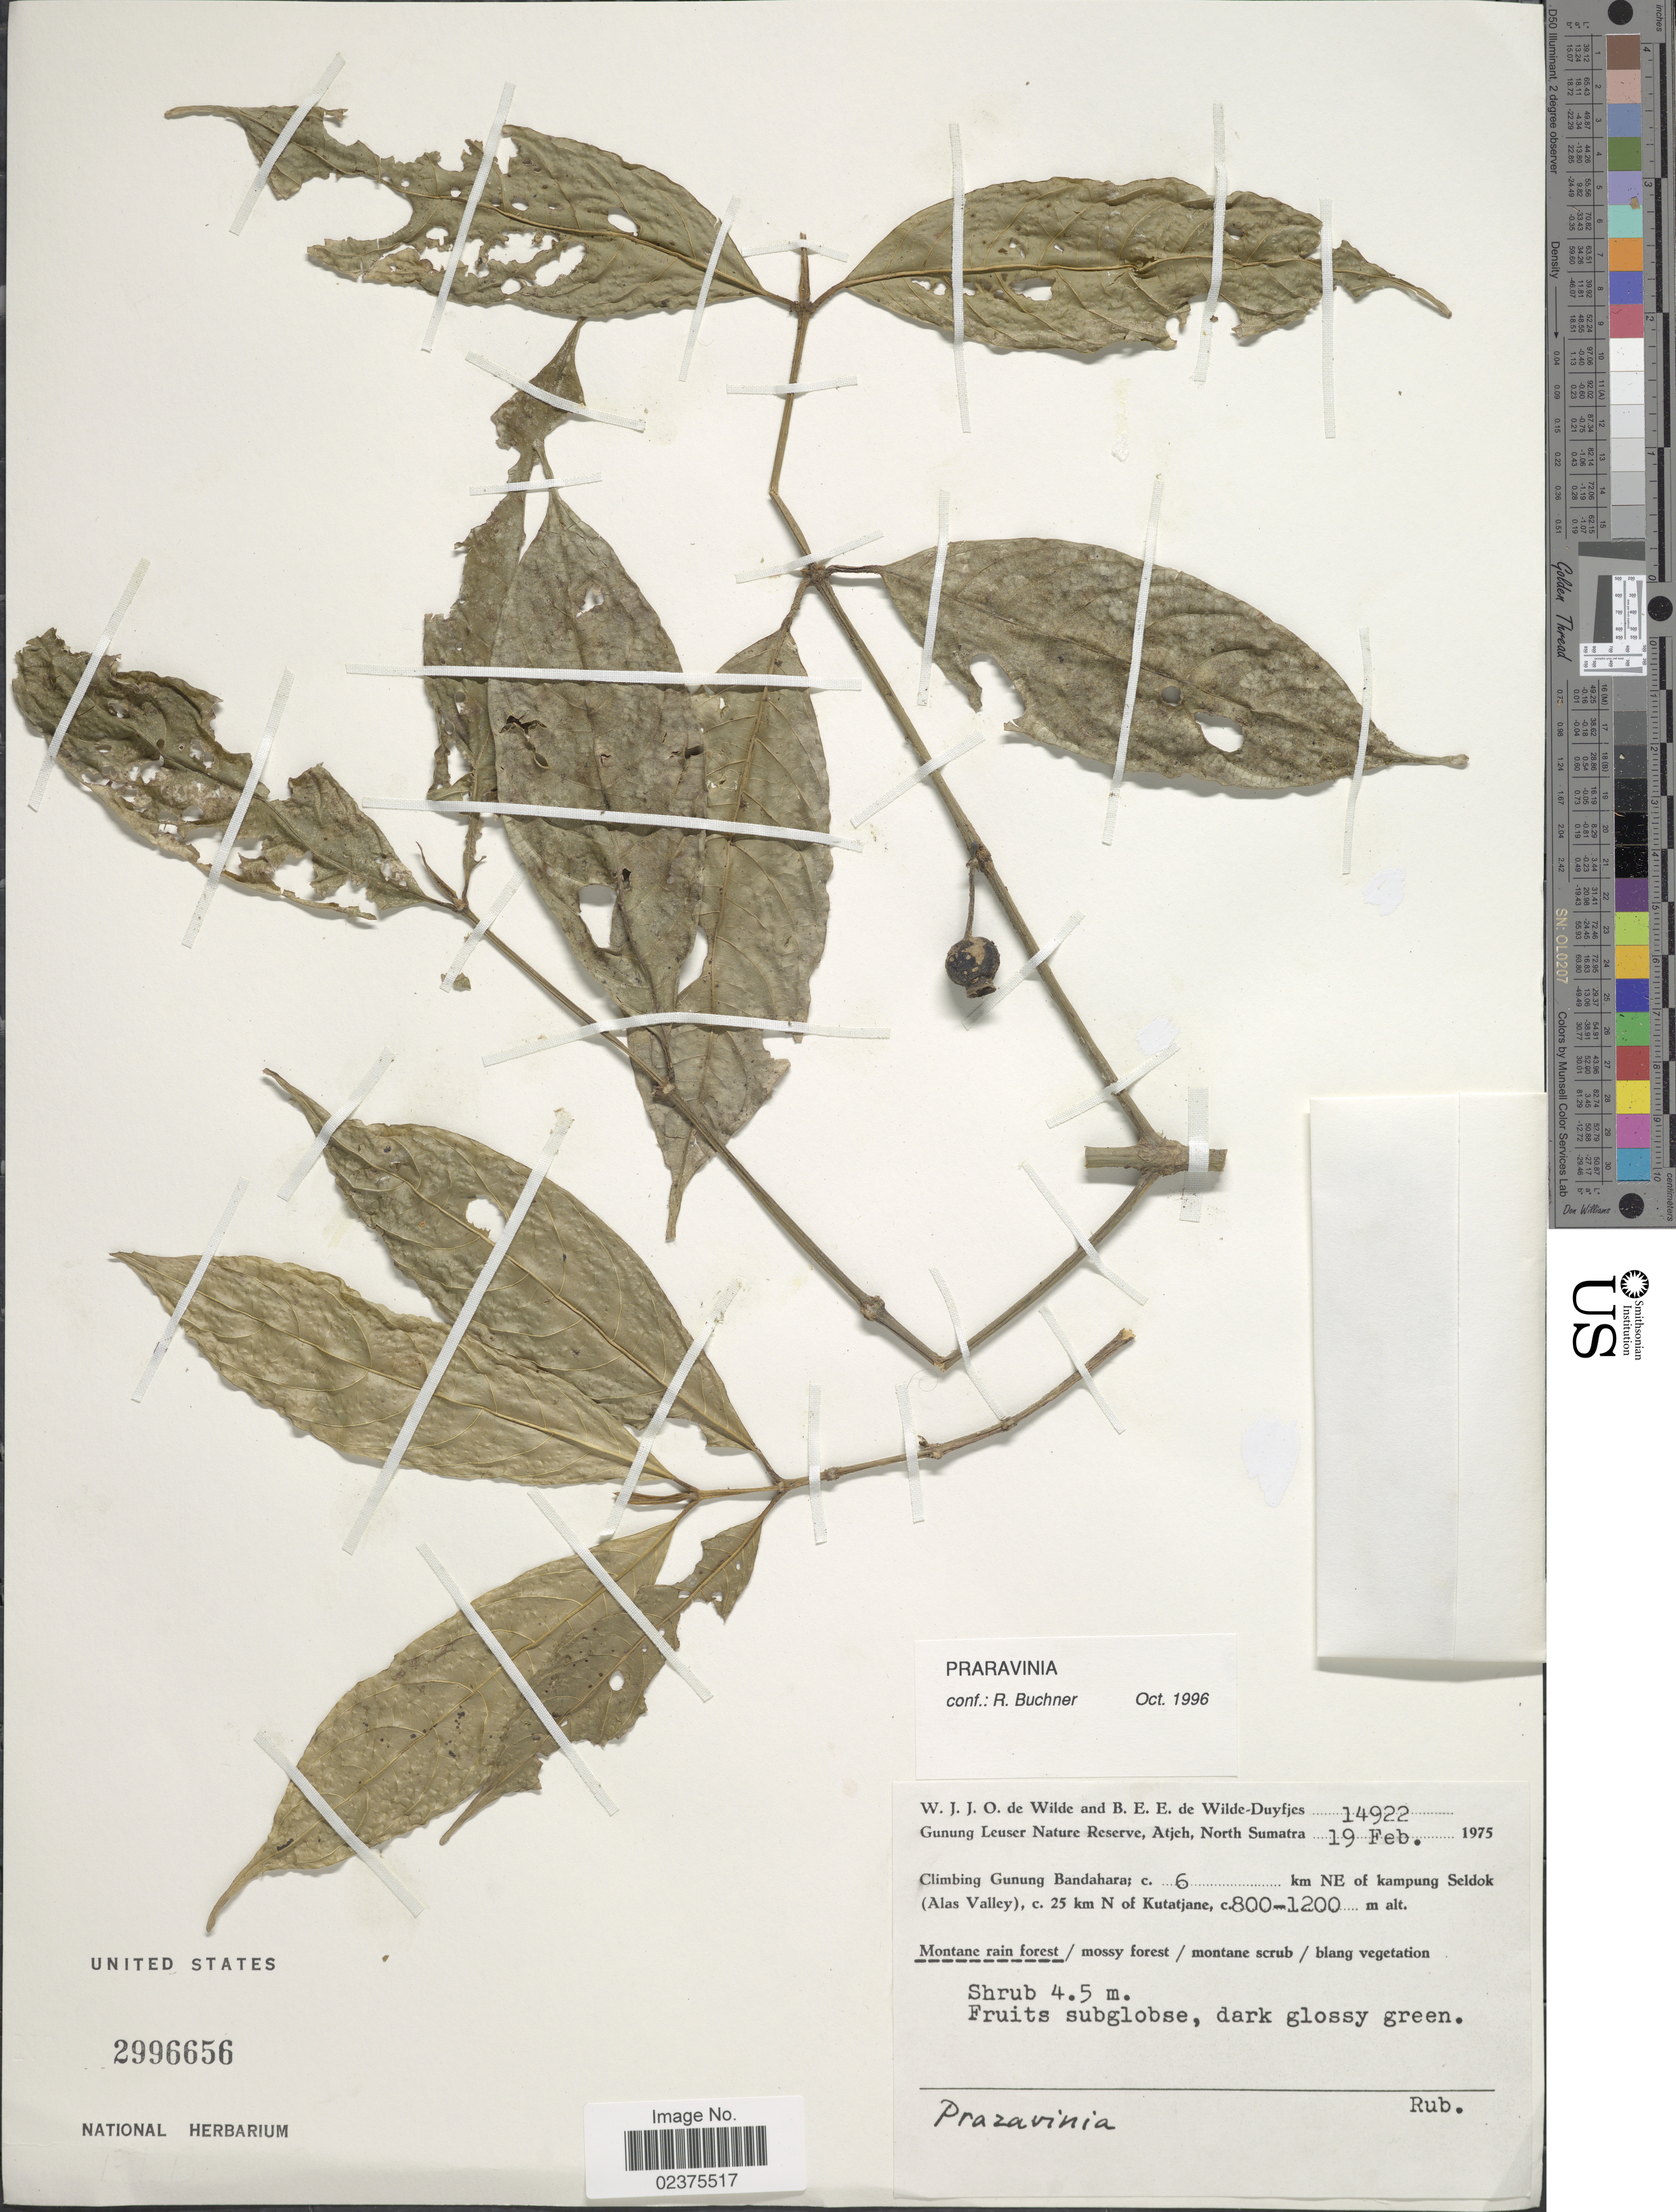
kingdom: Plantae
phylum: Tracheophyta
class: Magnoliopsida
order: Gentianales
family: Rubiaceae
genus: Praravinia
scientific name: Praravinia sp.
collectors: W. J. de Wilde & B. E. de Wilde-Duyfjes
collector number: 14922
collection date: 1975-02-19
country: Indonesia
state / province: Sumatra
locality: Gunung Leuser Nature Reserve, Atjeh, North Sumatra, Climbing Gunung, Bandahara: 6 km NE of Kampung Seldok (Alas Valley), 25 km N of Kutatjane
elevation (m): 800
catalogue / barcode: US 2996656